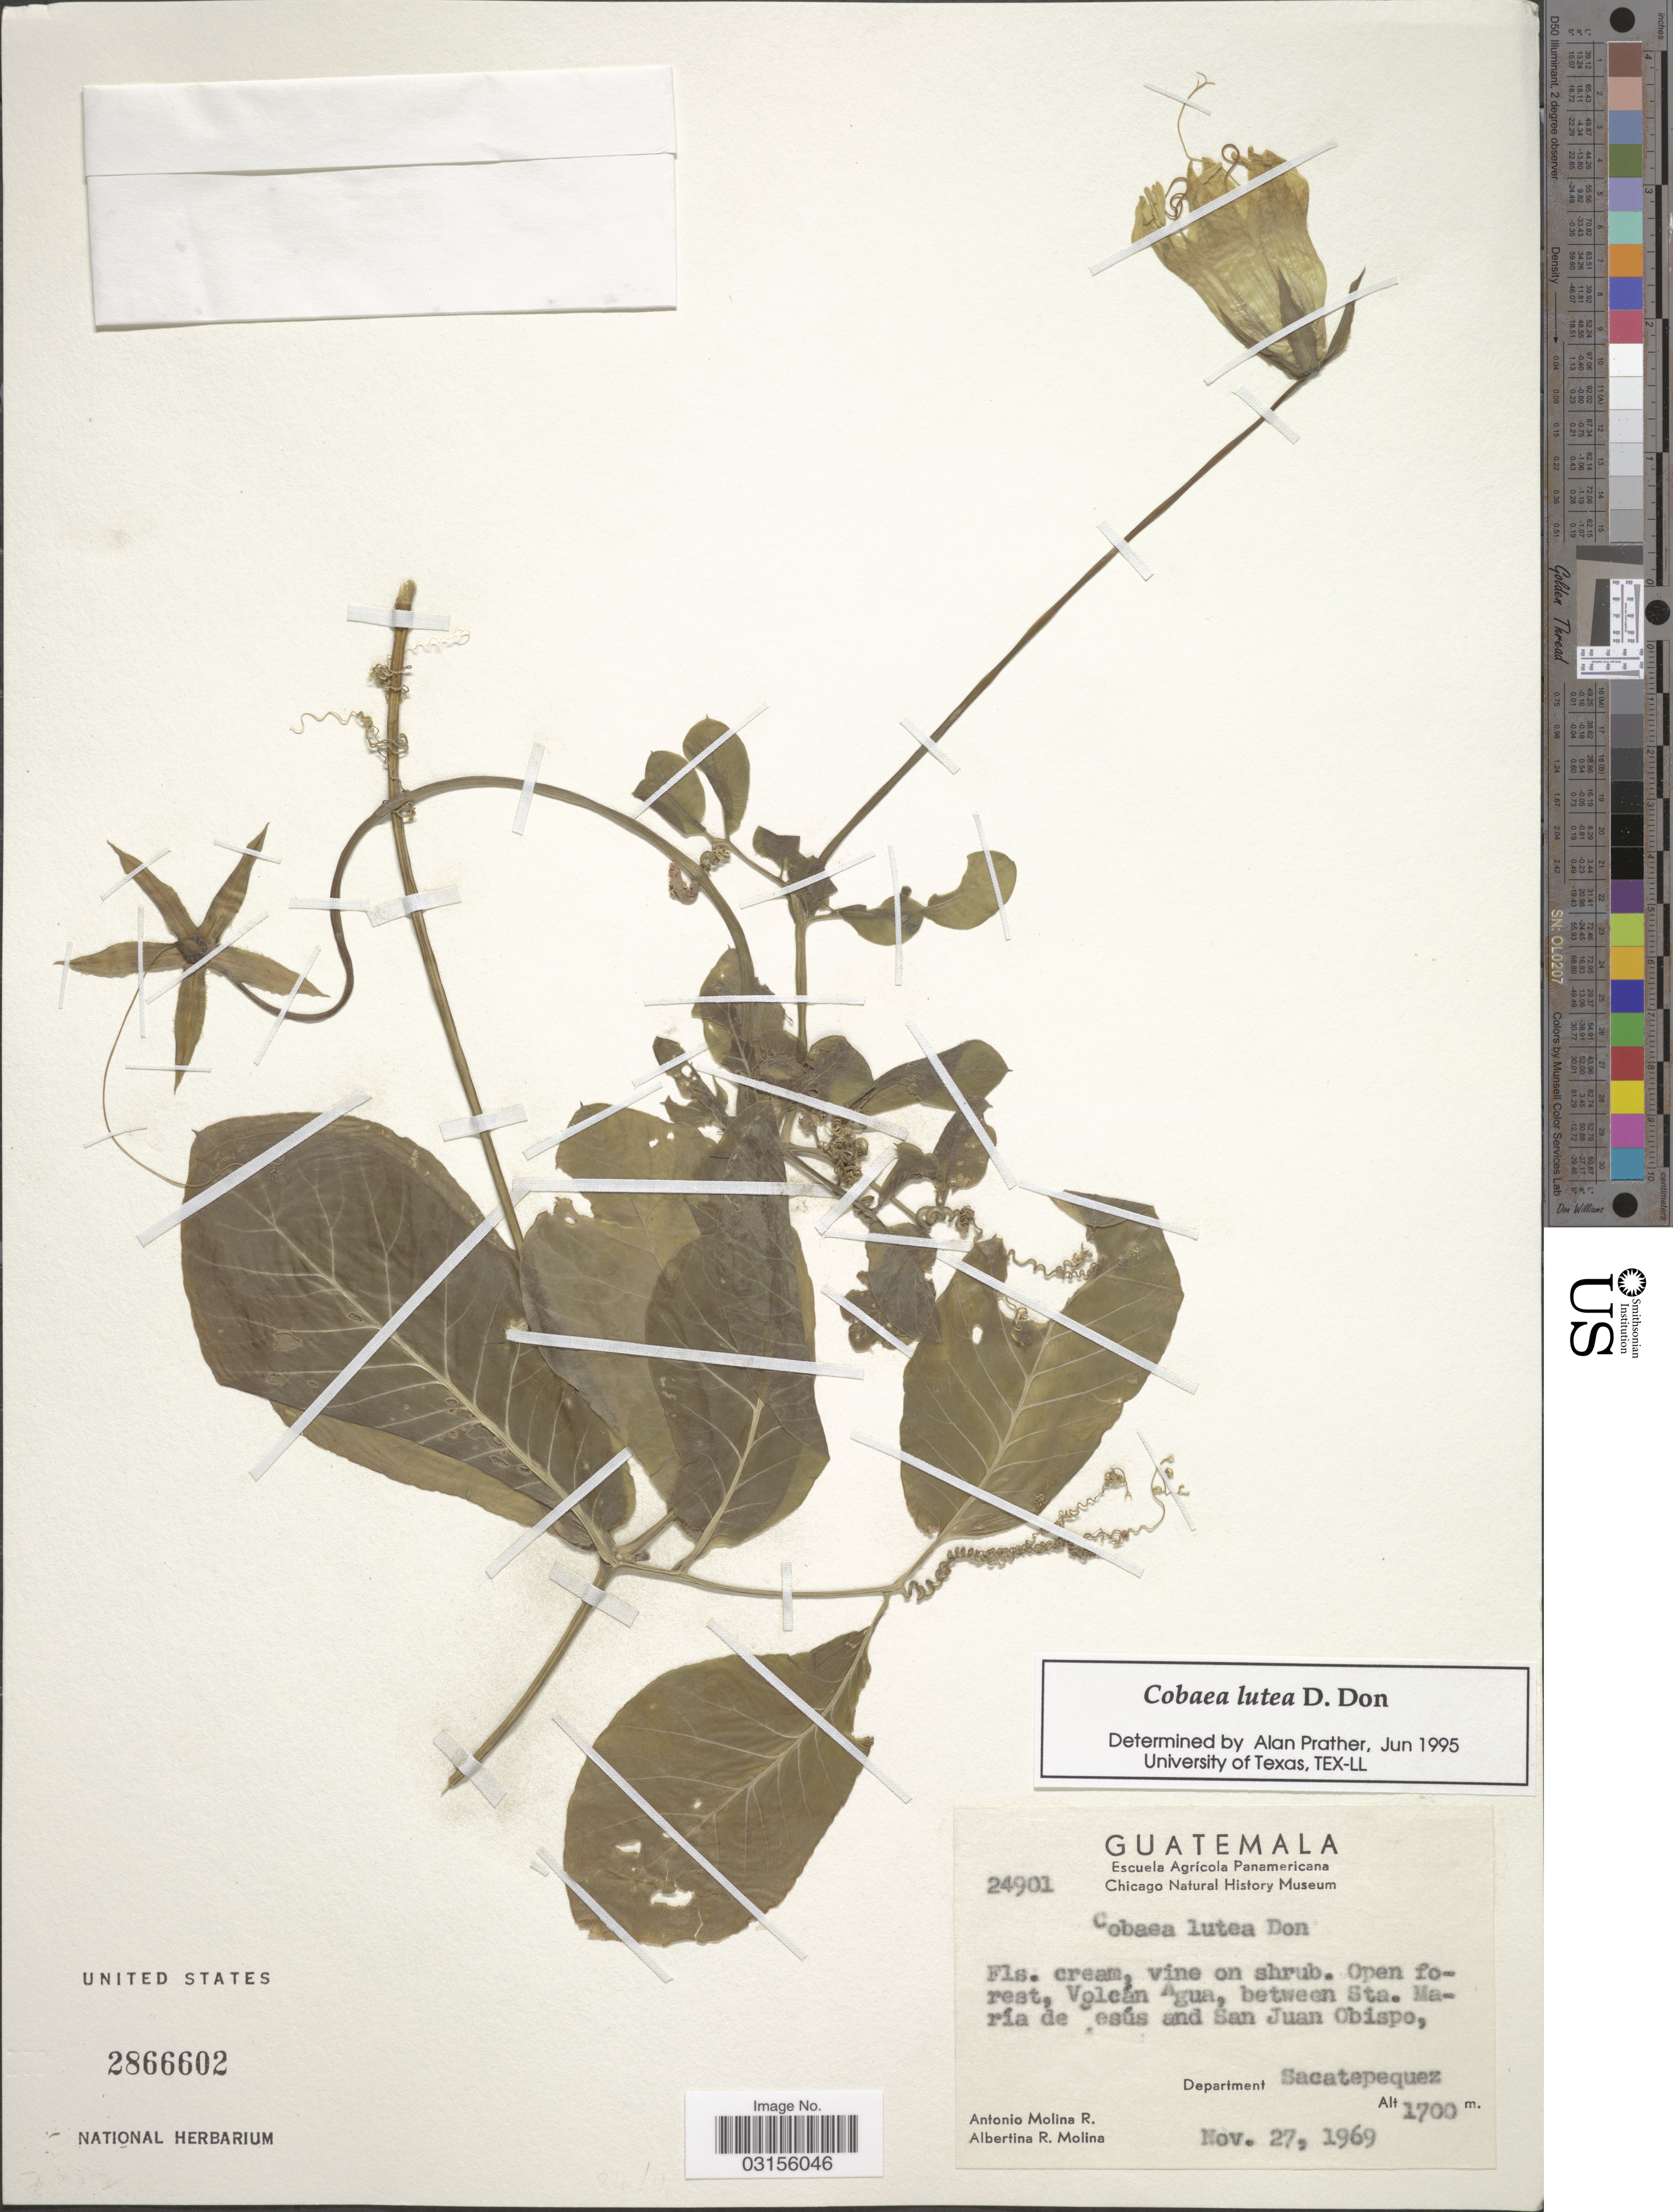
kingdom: Plantae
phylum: Tracheophyta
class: Magnoliopsida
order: Ericales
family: Polemoniaceae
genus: Cobaea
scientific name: Cobaea lutea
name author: D. Don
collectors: A. Molina R. & A. R. Molina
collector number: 24901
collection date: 1969-11-27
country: Guatemala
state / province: Sacatepéquez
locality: Volcán Agua, between Sta. María de Jesús and San Juan Obispo, Department Sacatepequez.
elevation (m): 1700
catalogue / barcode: US 2866602